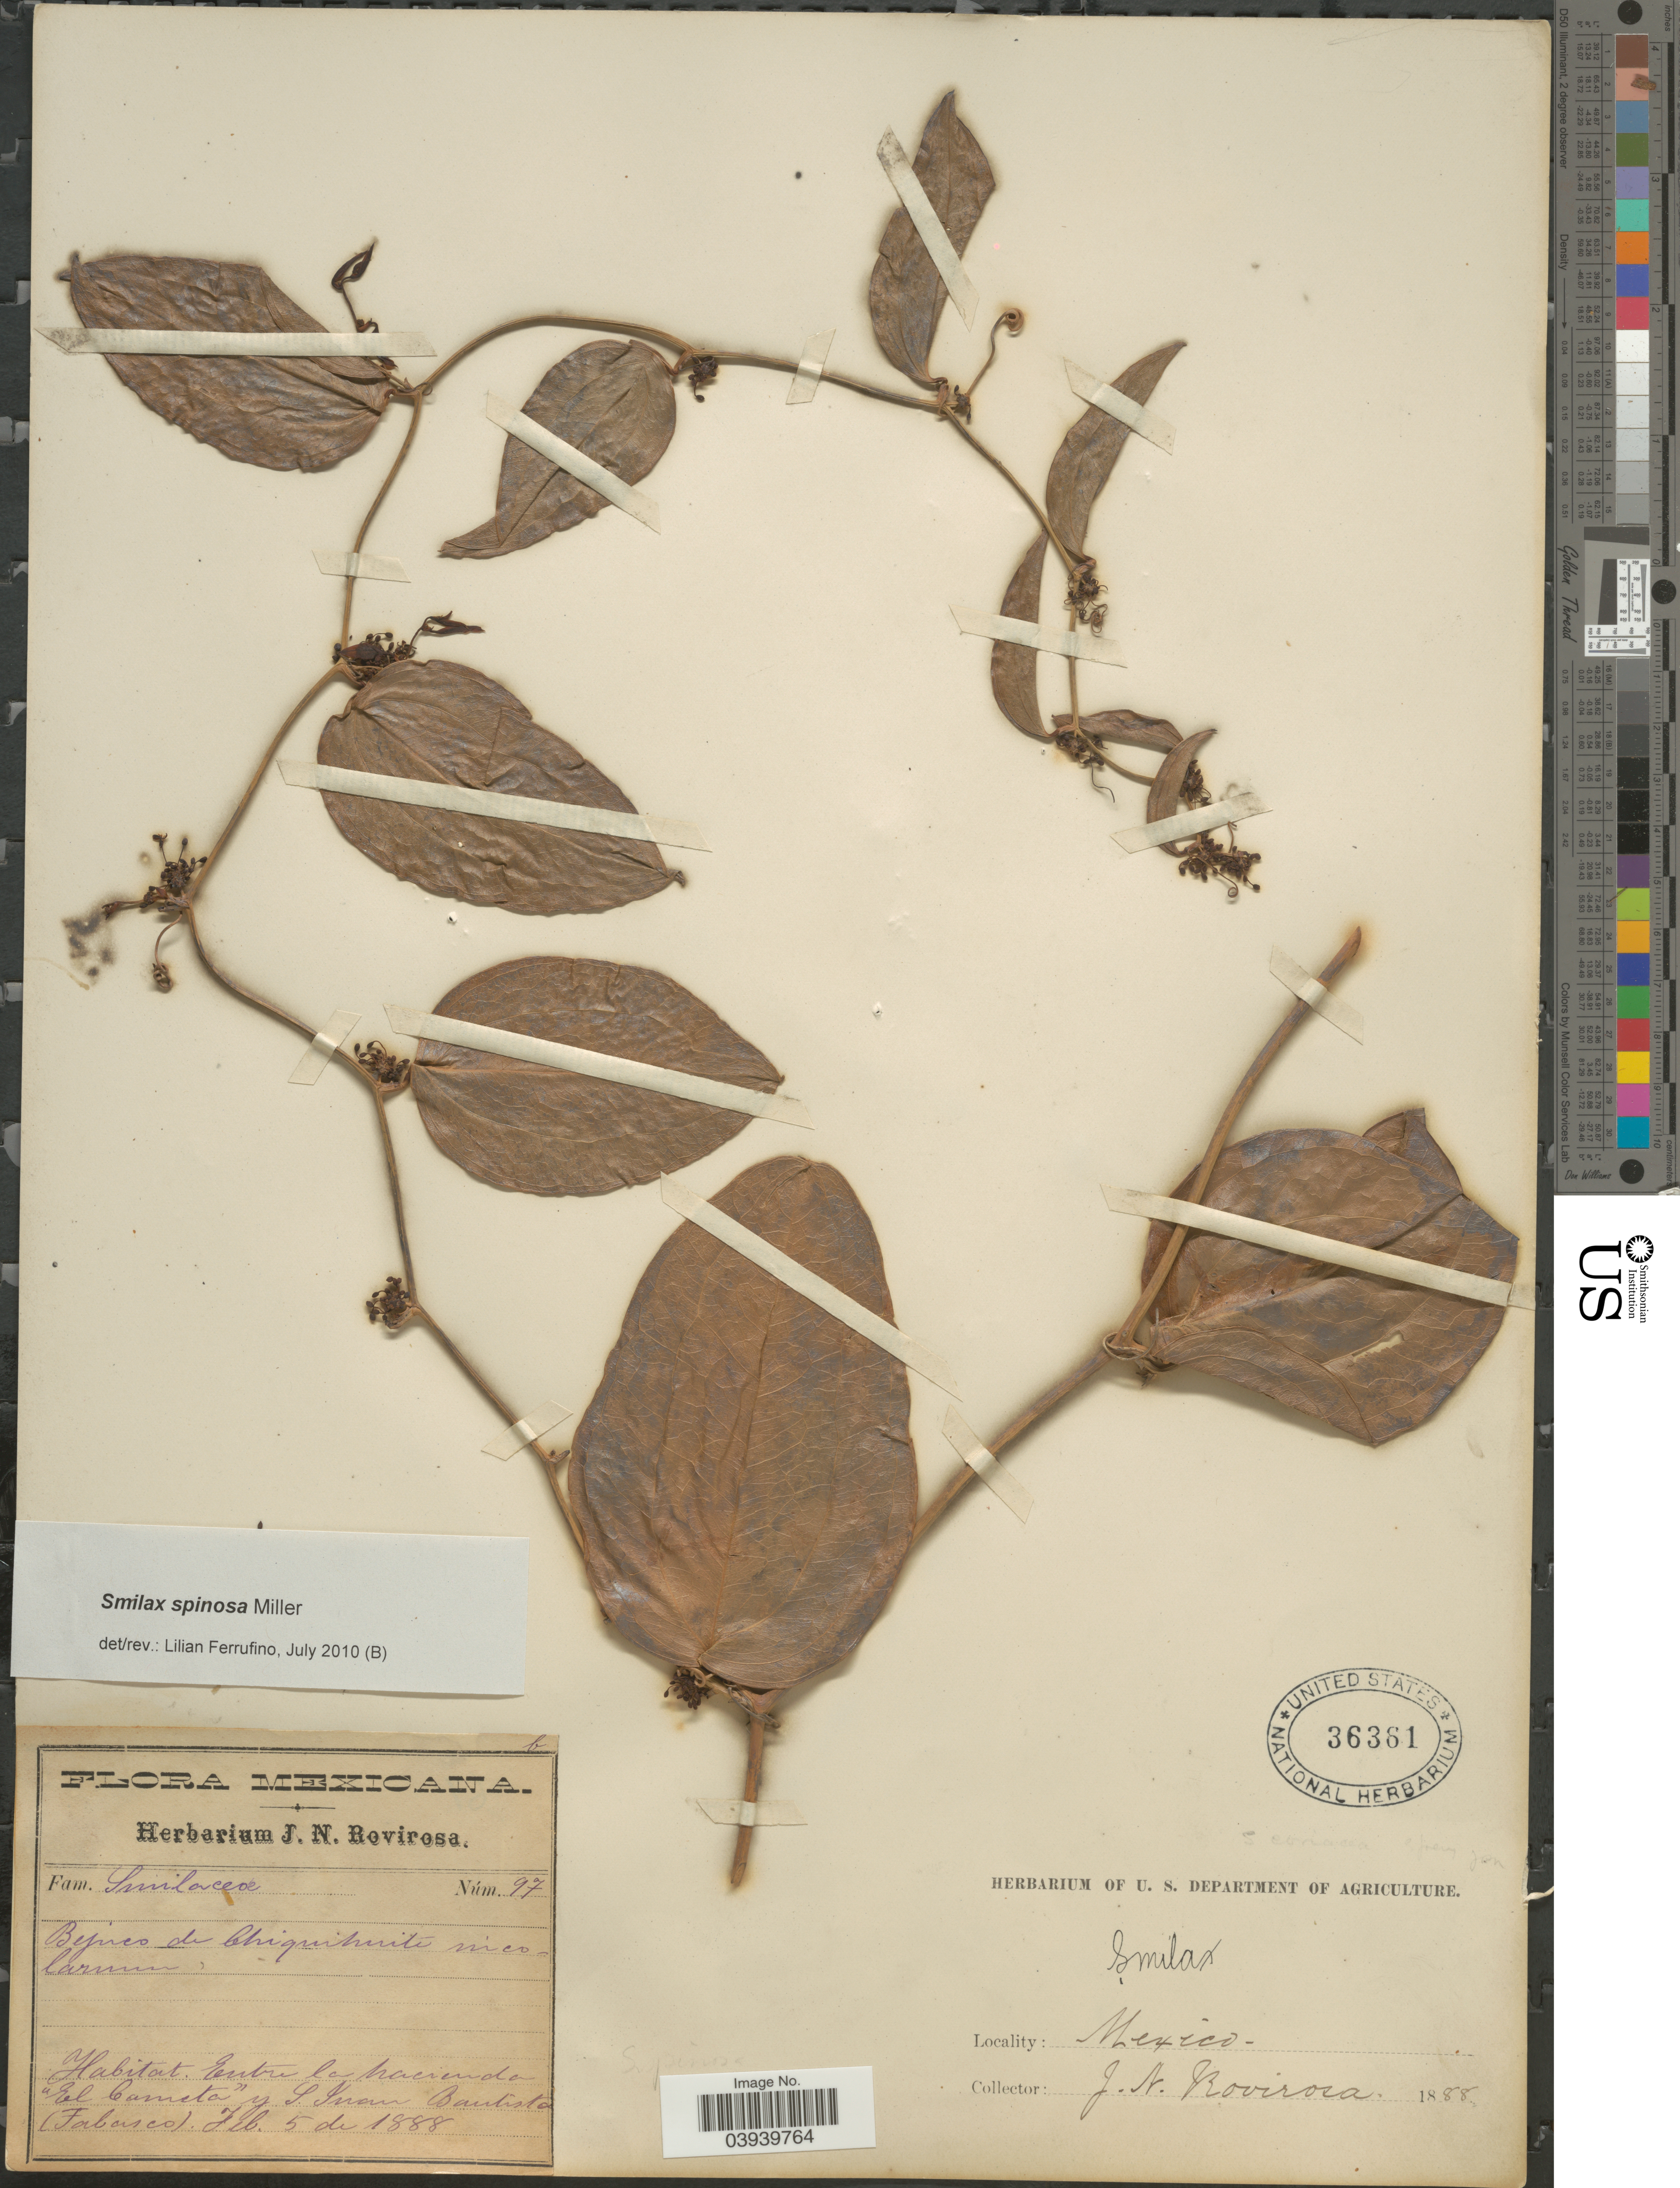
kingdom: Plantae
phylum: Tracheophyta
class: Liliopsida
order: Liliales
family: Smilacaceae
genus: Smilax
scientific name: Smilax spinosa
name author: Mill.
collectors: J. N. Rovirosa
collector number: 97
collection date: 1888-02-05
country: Mexico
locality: Entre la hacienda "El Cometa" y S. Juan Bautista (Tabasco).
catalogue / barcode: US 36361